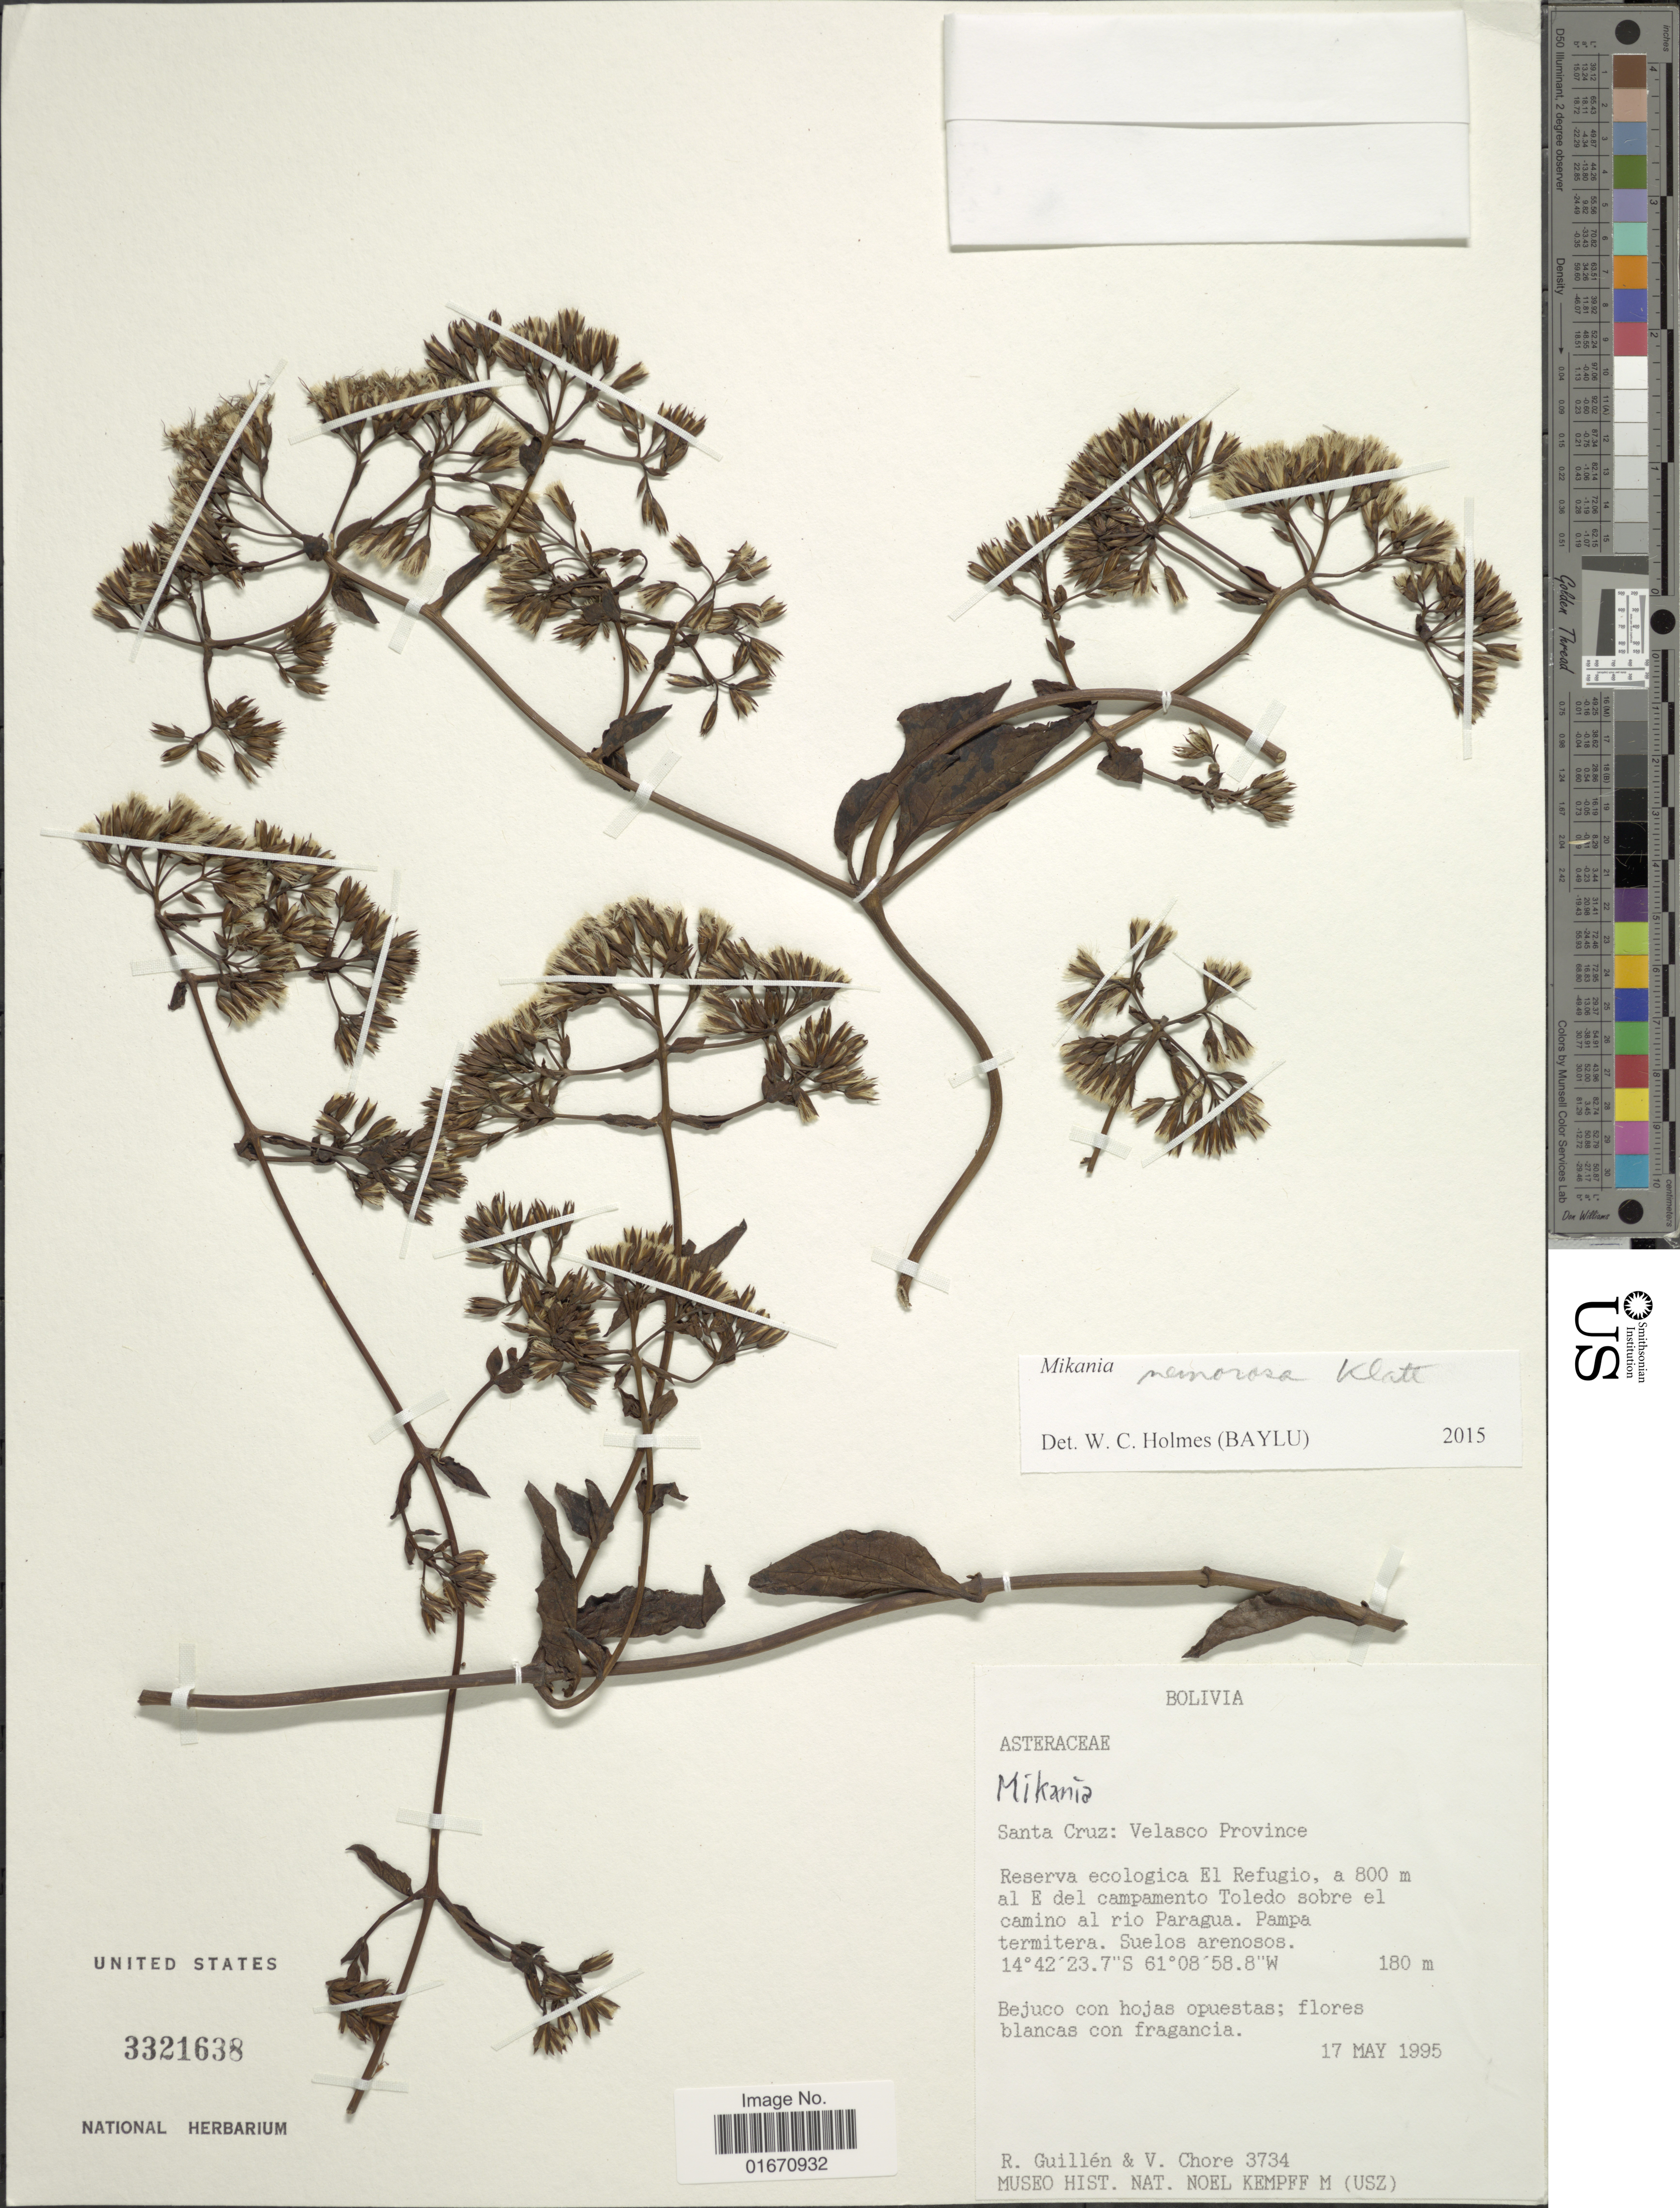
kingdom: Plantae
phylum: Tracheophyta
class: Magnoliopsida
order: Asterales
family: Asteraceae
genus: Mikania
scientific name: Mikania nemorosa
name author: Klatt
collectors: T. J. Killeen & V. Chore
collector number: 3734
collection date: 1995-05-17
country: Bolivia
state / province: Santa Cruz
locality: Velasco Province, Reserva ecologica El Refugio, al E del campamento Toledo sobre el camino al rio Paragua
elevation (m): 180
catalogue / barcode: US 3321638